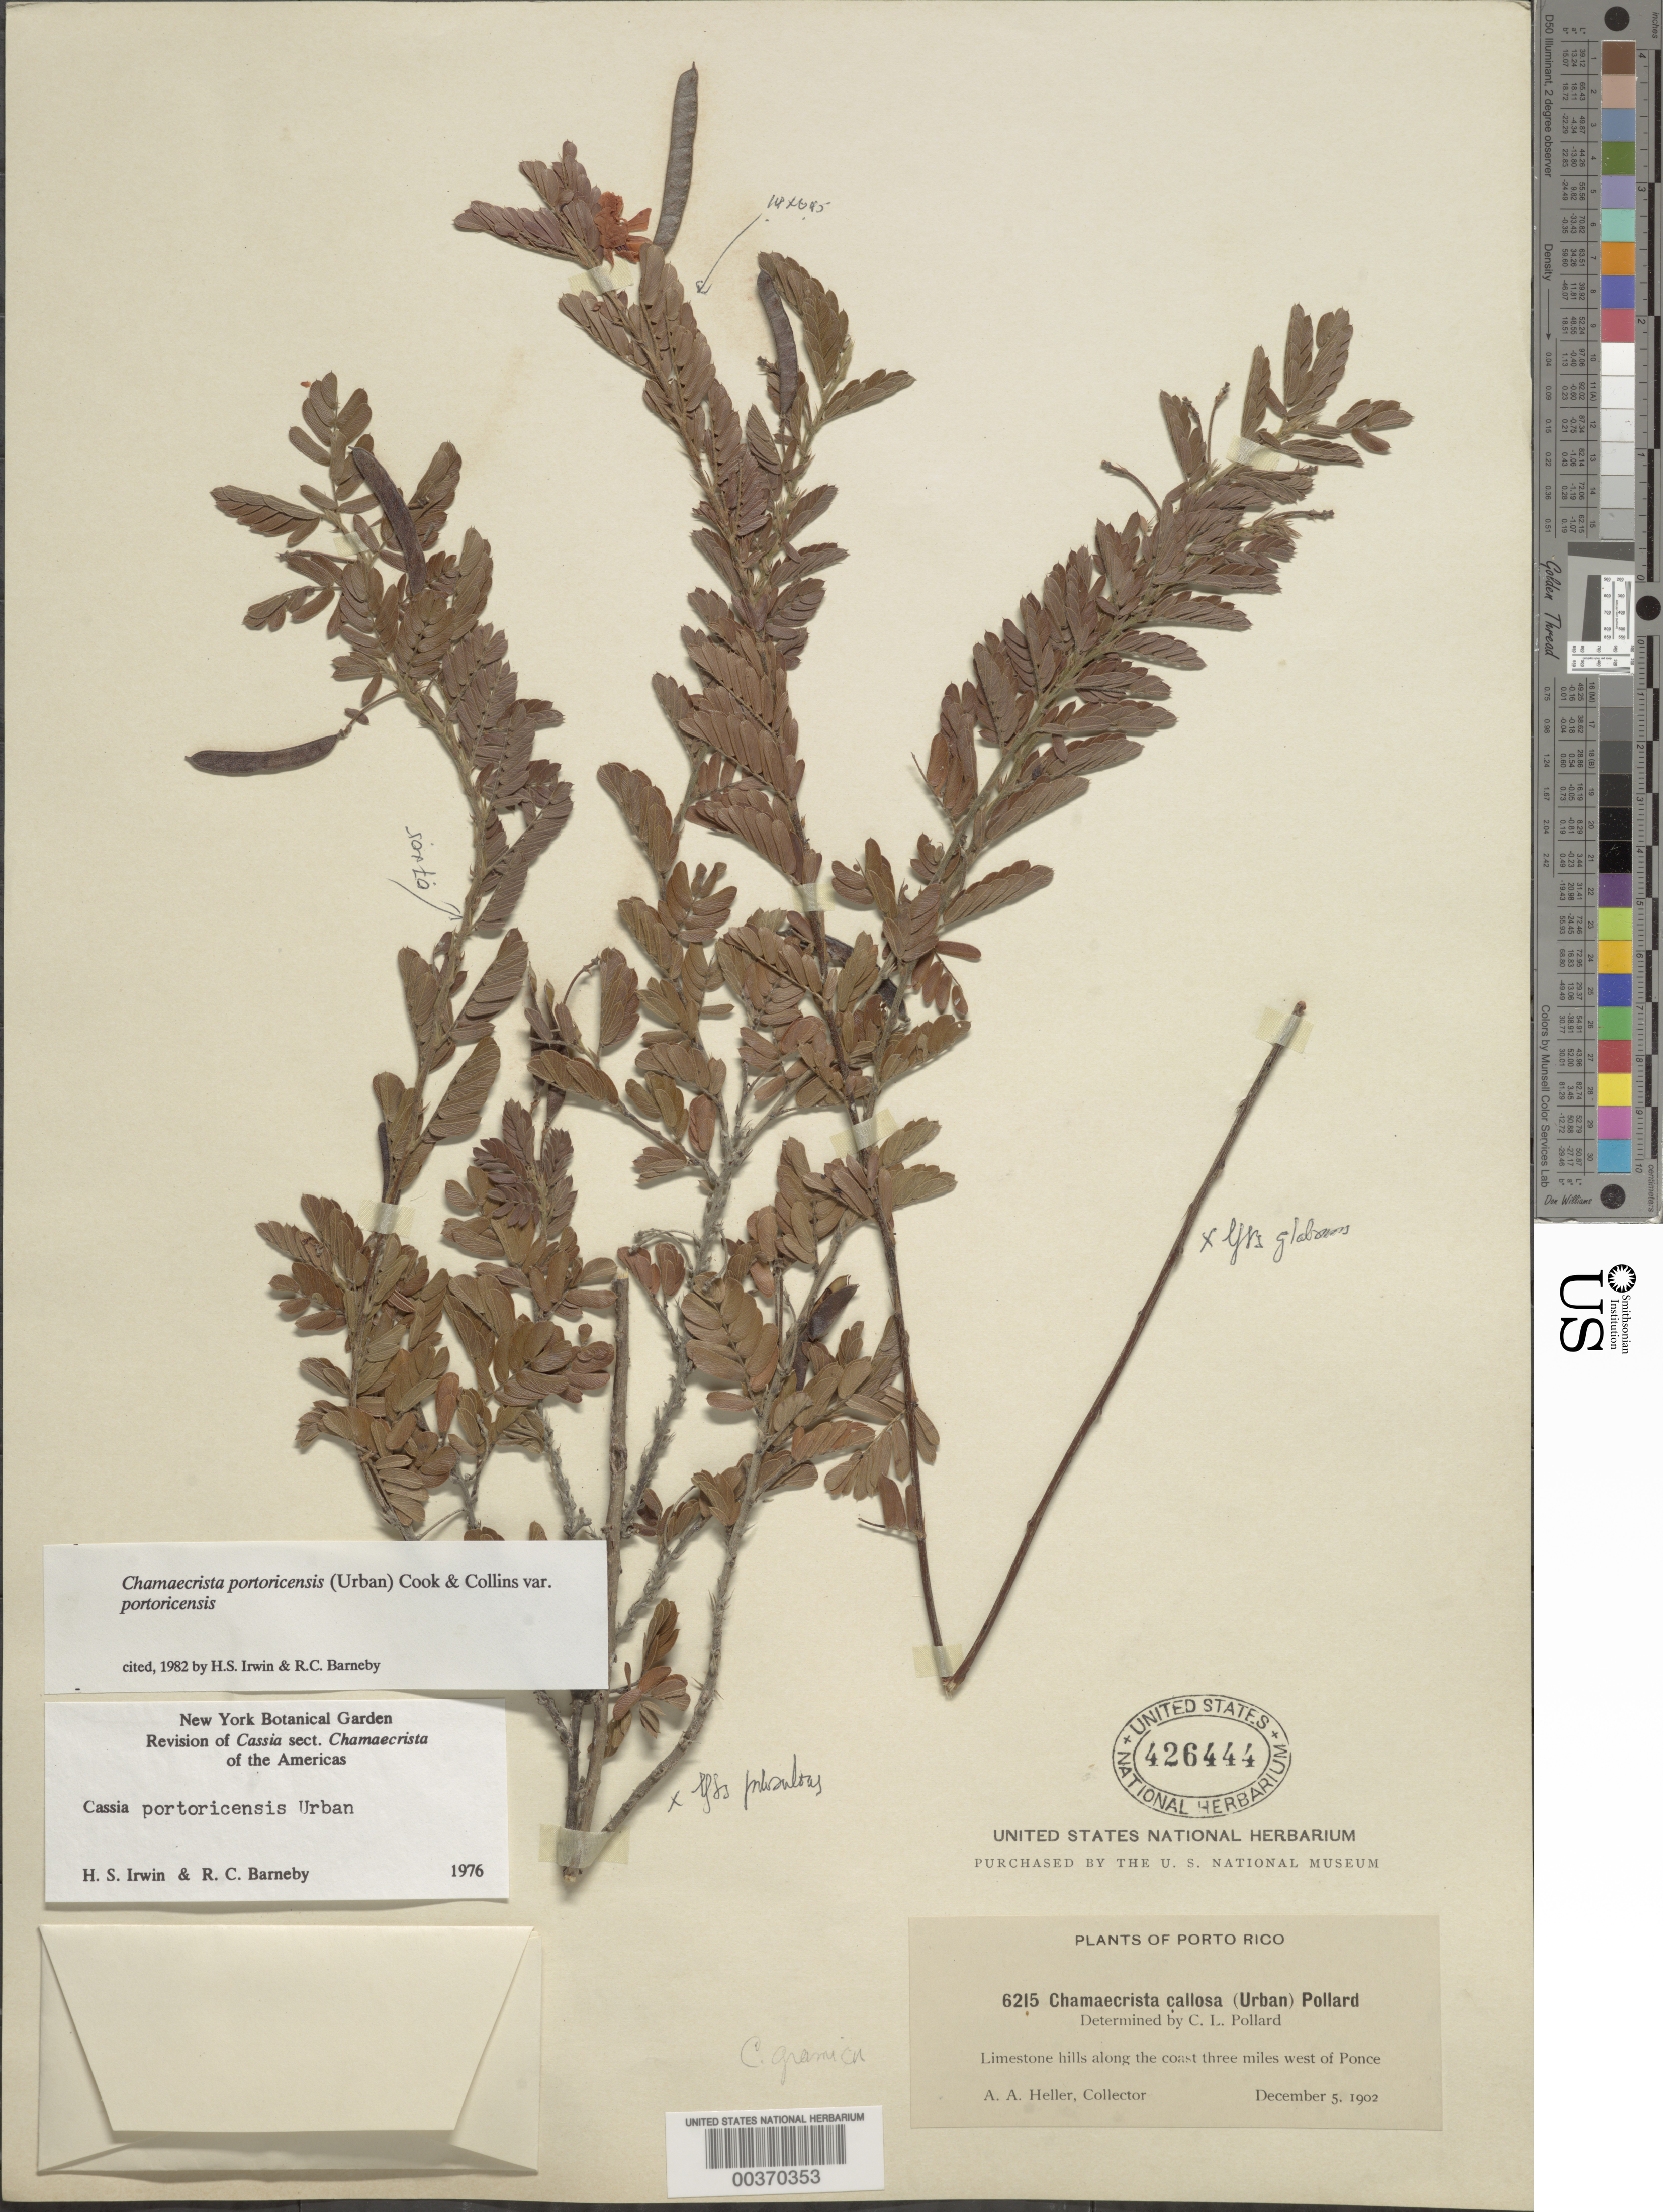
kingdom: Plantae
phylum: Tracheophyta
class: Magnoliopsida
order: Fabales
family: Fabaceae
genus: Chamaecrista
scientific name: Chamaecrista portoricensis var. portoricensis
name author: (Urb.) O.F. Cook & G. N. Collins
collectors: A. A. Heller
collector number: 6215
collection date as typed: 05 Dec 1905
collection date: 1905-12-05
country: Puerto Rico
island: Greater Antilles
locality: Along the coast 3 mi w of ponce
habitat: Limestone hills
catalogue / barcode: US 426444